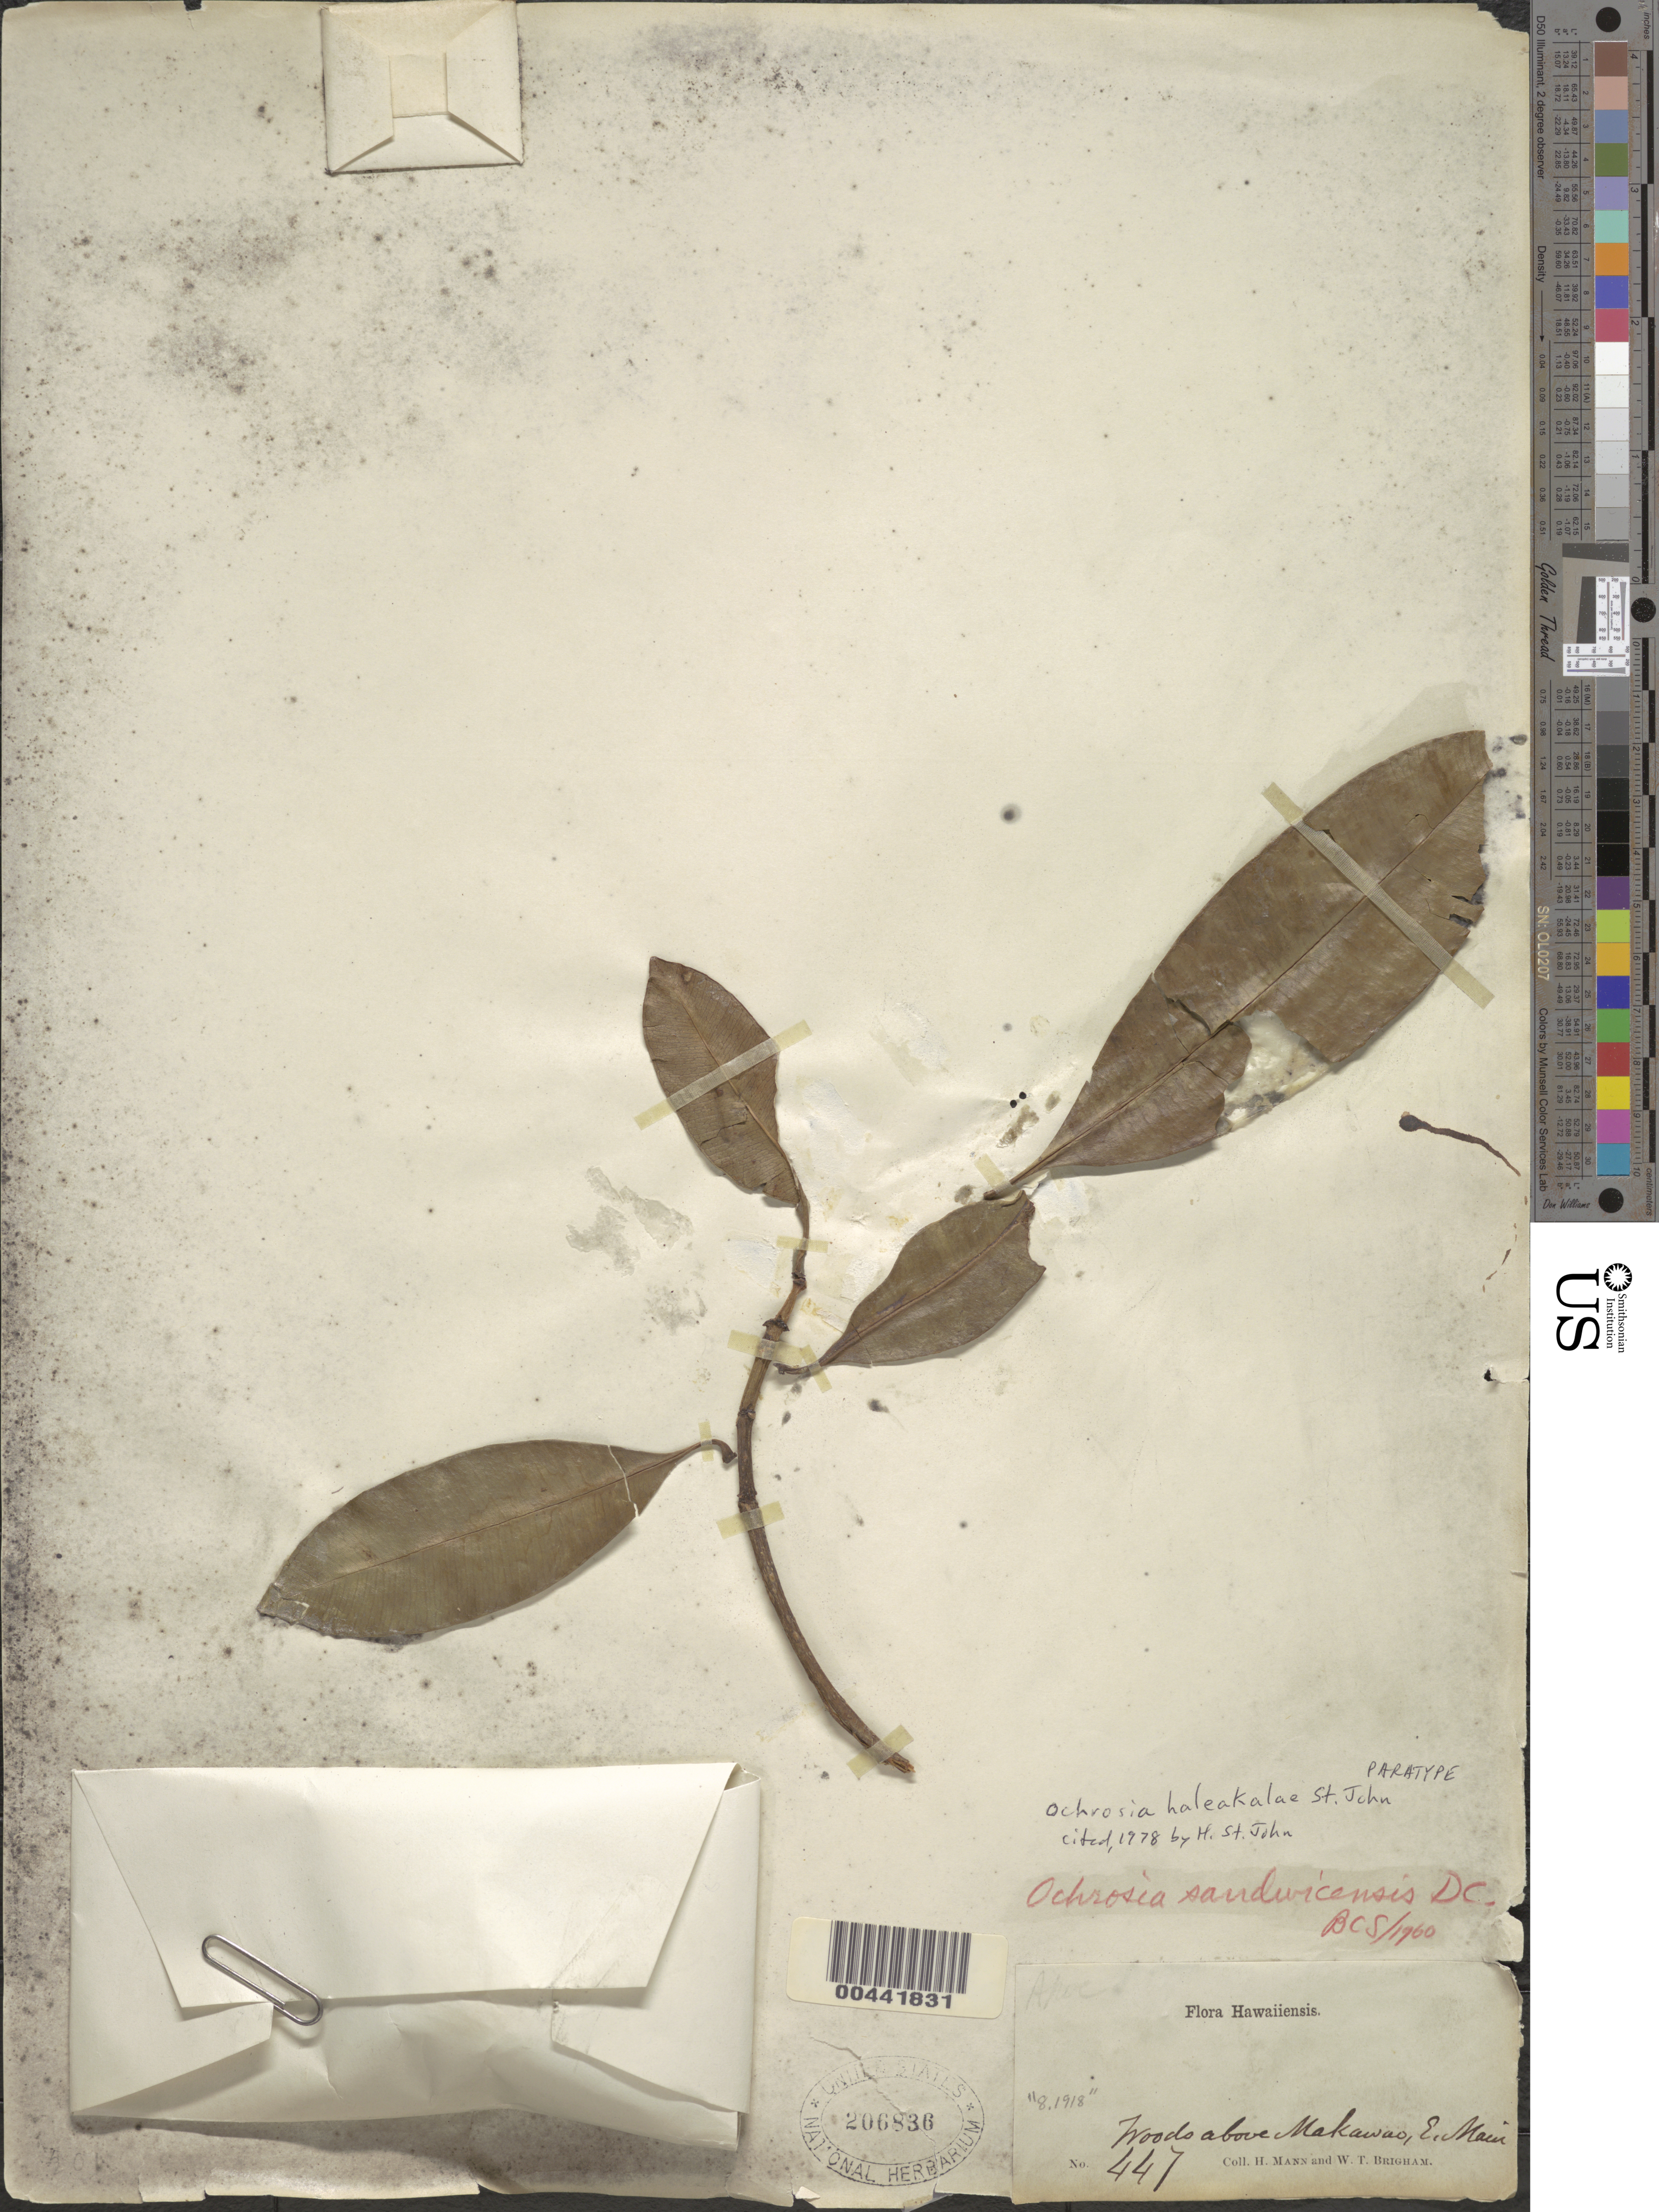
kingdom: Plantae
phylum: Tracheophyta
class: Magnoliopsida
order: Gentianales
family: Apocynaceae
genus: Ochrosia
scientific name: Ochrosia haleakalae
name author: H. St. John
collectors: H. Mann & W. T. Brigham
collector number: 447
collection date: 1918-08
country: United States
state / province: Hawaii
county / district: Maui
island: Maui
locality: Hawaiiensis. Woods above Makawao, E. Maui.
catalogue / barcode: US 206836